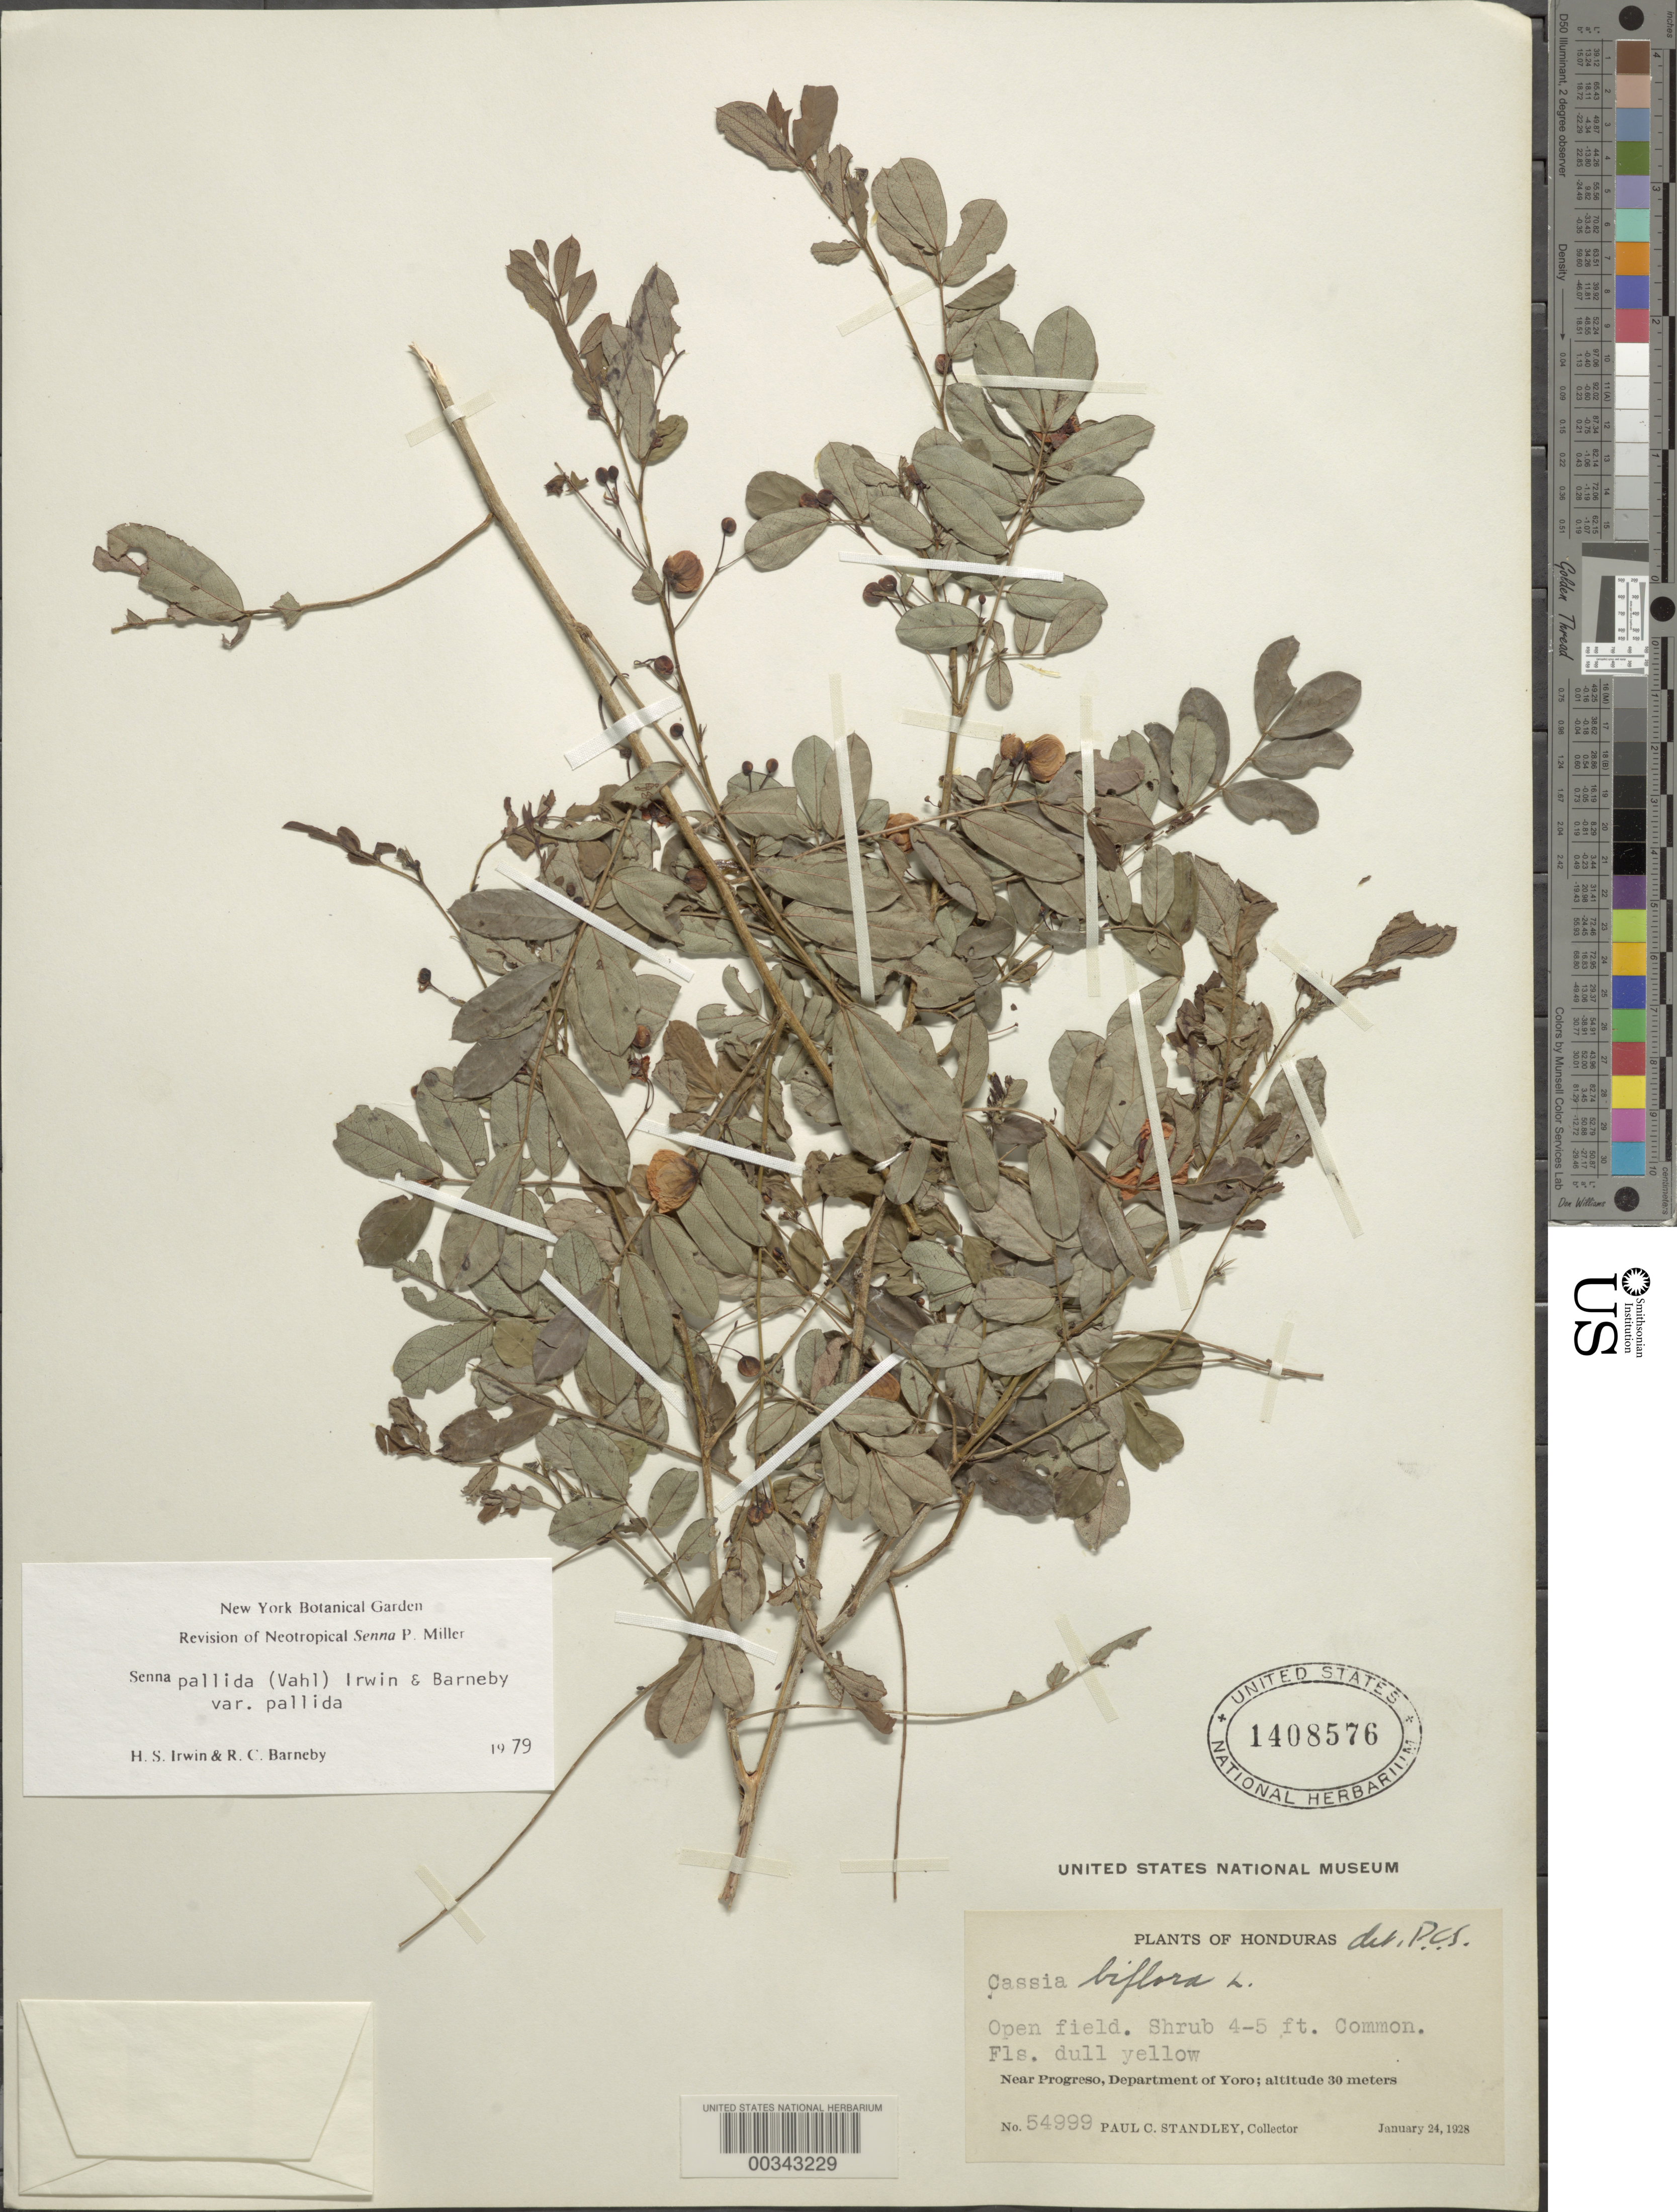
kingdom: Plantae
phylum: Tracheophyta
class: Magnoliopsida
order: Fabales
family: Fabaceae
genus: Senna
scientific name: Senna pallida var. pallida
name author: (Vahl) H.S. Irwin & Barneby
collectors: P. C. Standley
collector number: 54999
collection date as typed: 24 Jan 1928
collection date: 1928-01-24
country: Honduras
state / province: Yoro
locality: Near Progreso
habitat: Open field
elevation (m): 30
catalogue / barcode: US 1408576